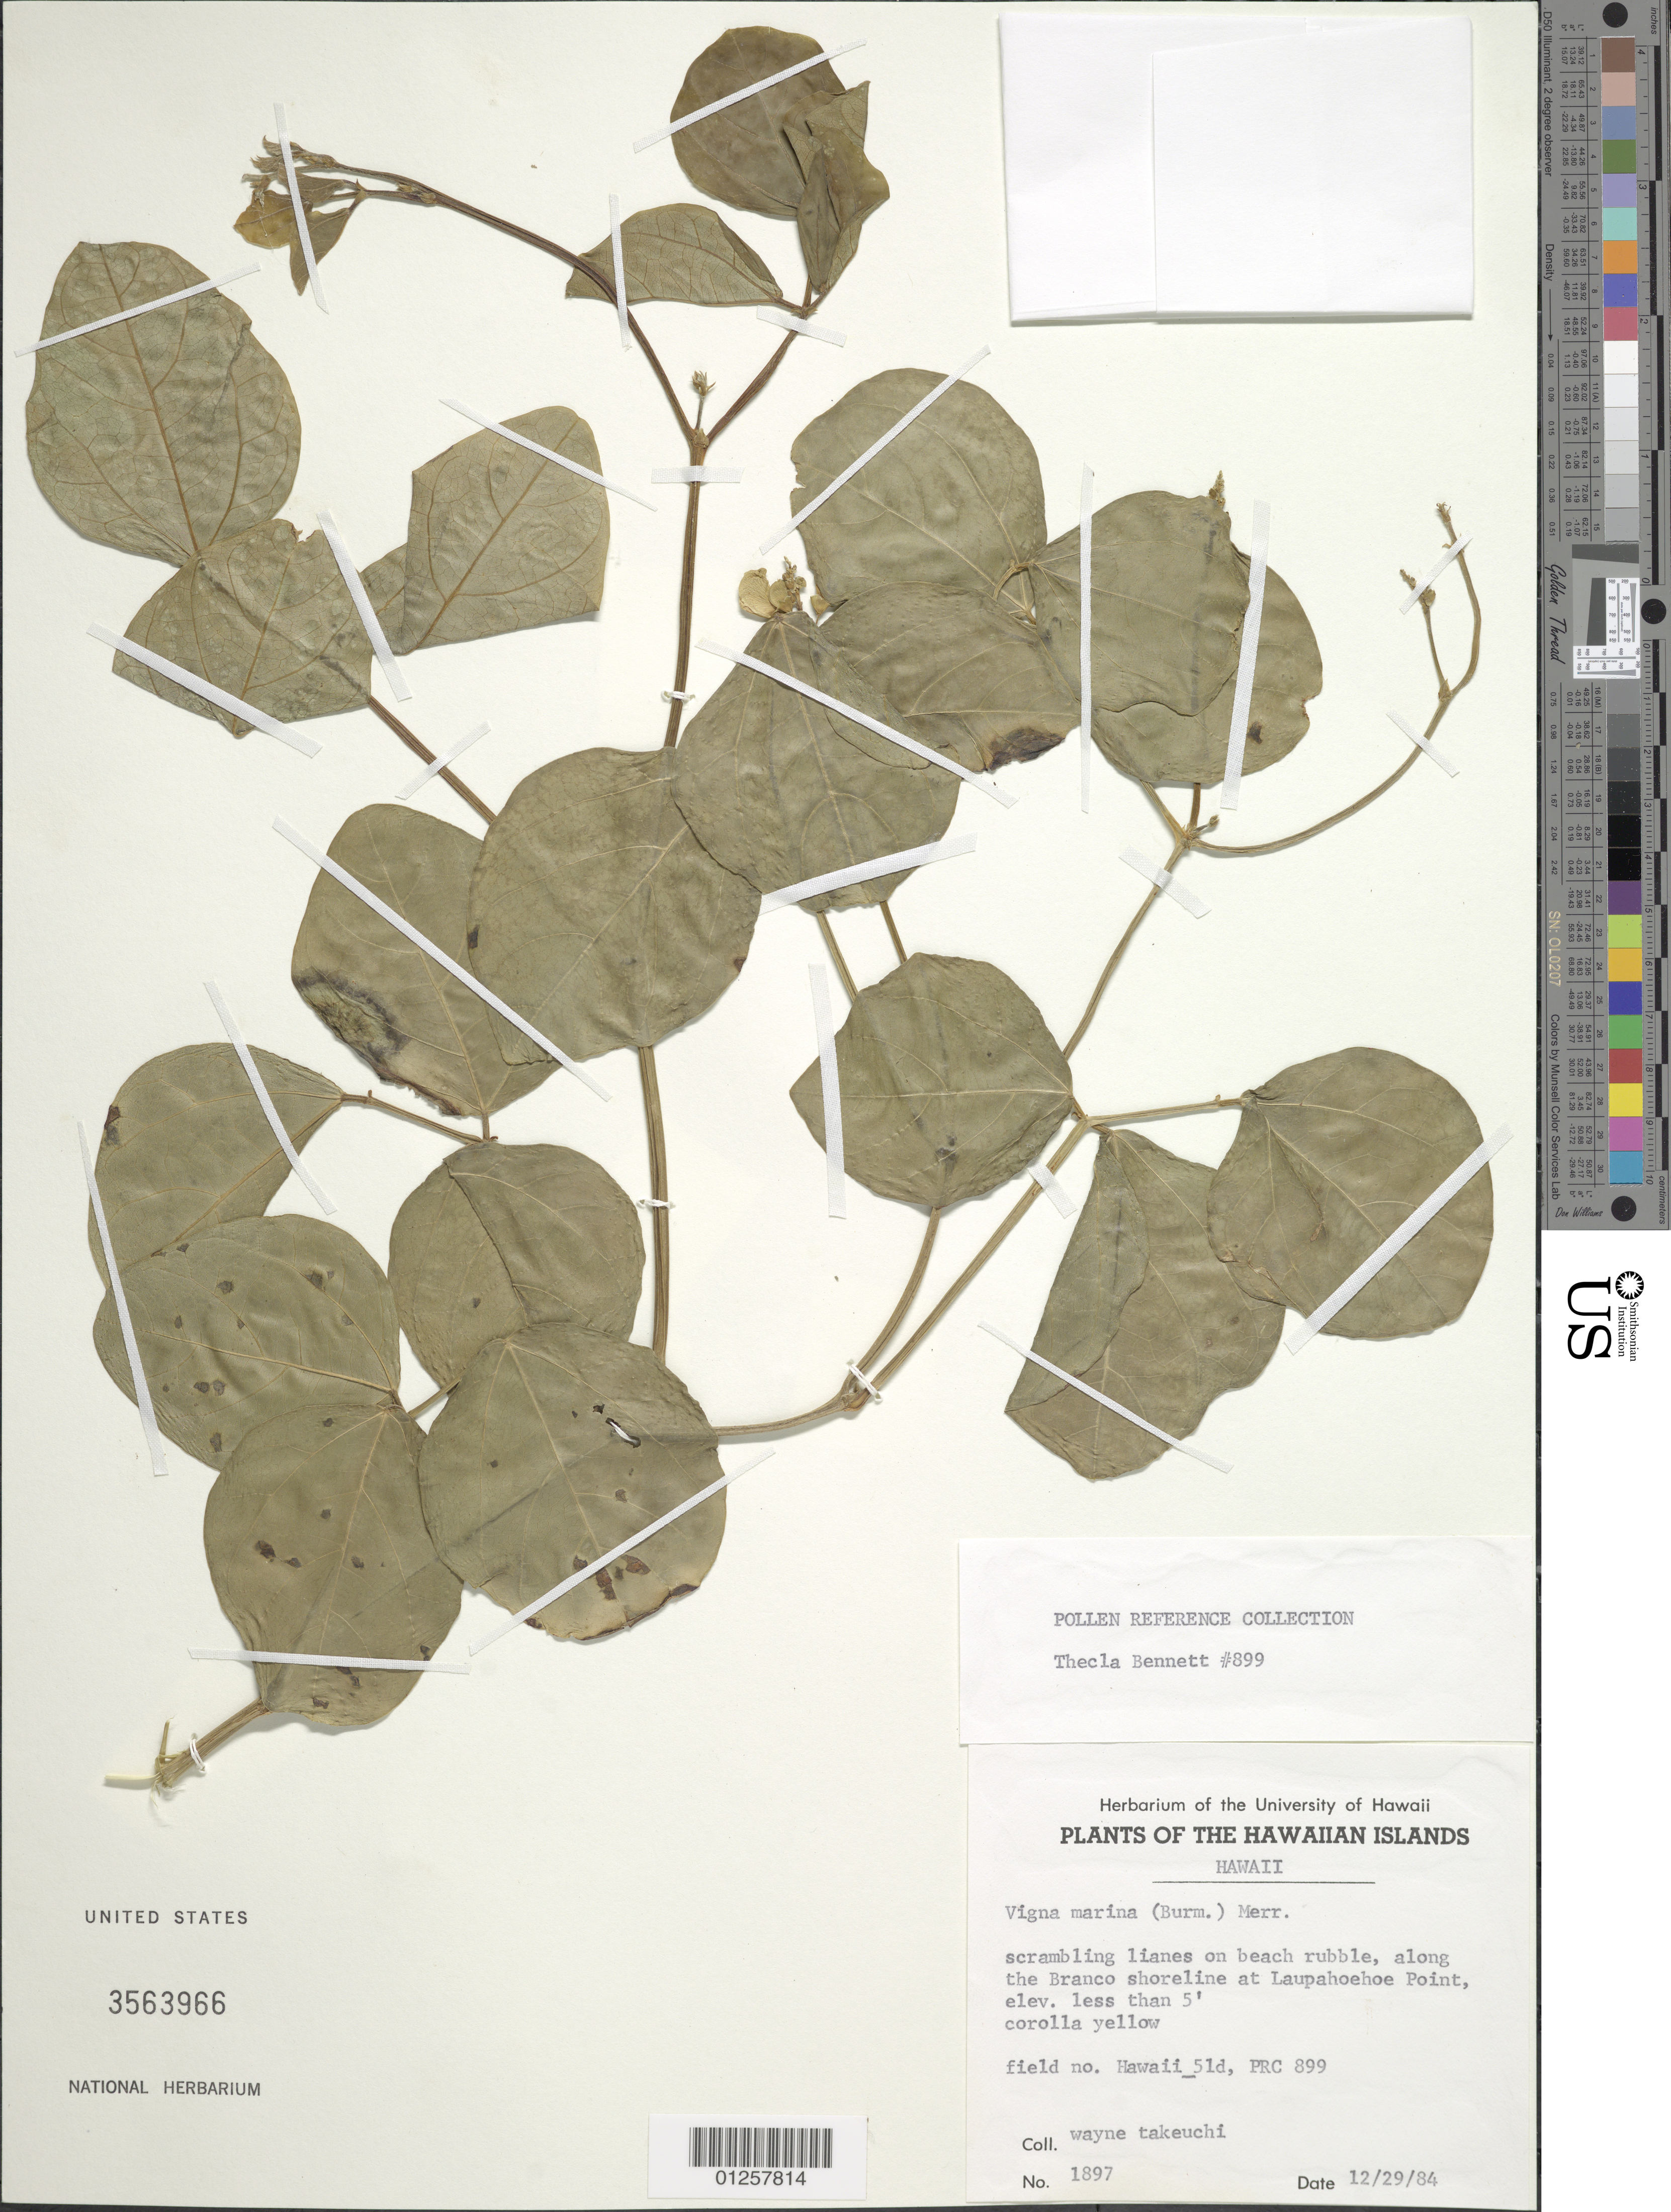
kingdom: Plantae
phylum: Tracheophyta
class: Magnoliopsida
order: Fabales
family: Fabaceae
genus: Vigna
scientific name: Vigna marina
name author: (Burm.) Merr.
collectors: W. N. Takeuchi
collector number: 1897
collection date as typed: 29 Dec 1984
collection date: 1984-12-29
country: United States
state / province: Hawaii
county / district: Hawaii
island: Hawaii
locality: Scrambling lianes on beach rubble, along the Branco shoreline at Laupahoehoe Point.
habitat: Beach rubble and along the shoreline.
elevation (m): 2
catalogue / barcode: US 3563966